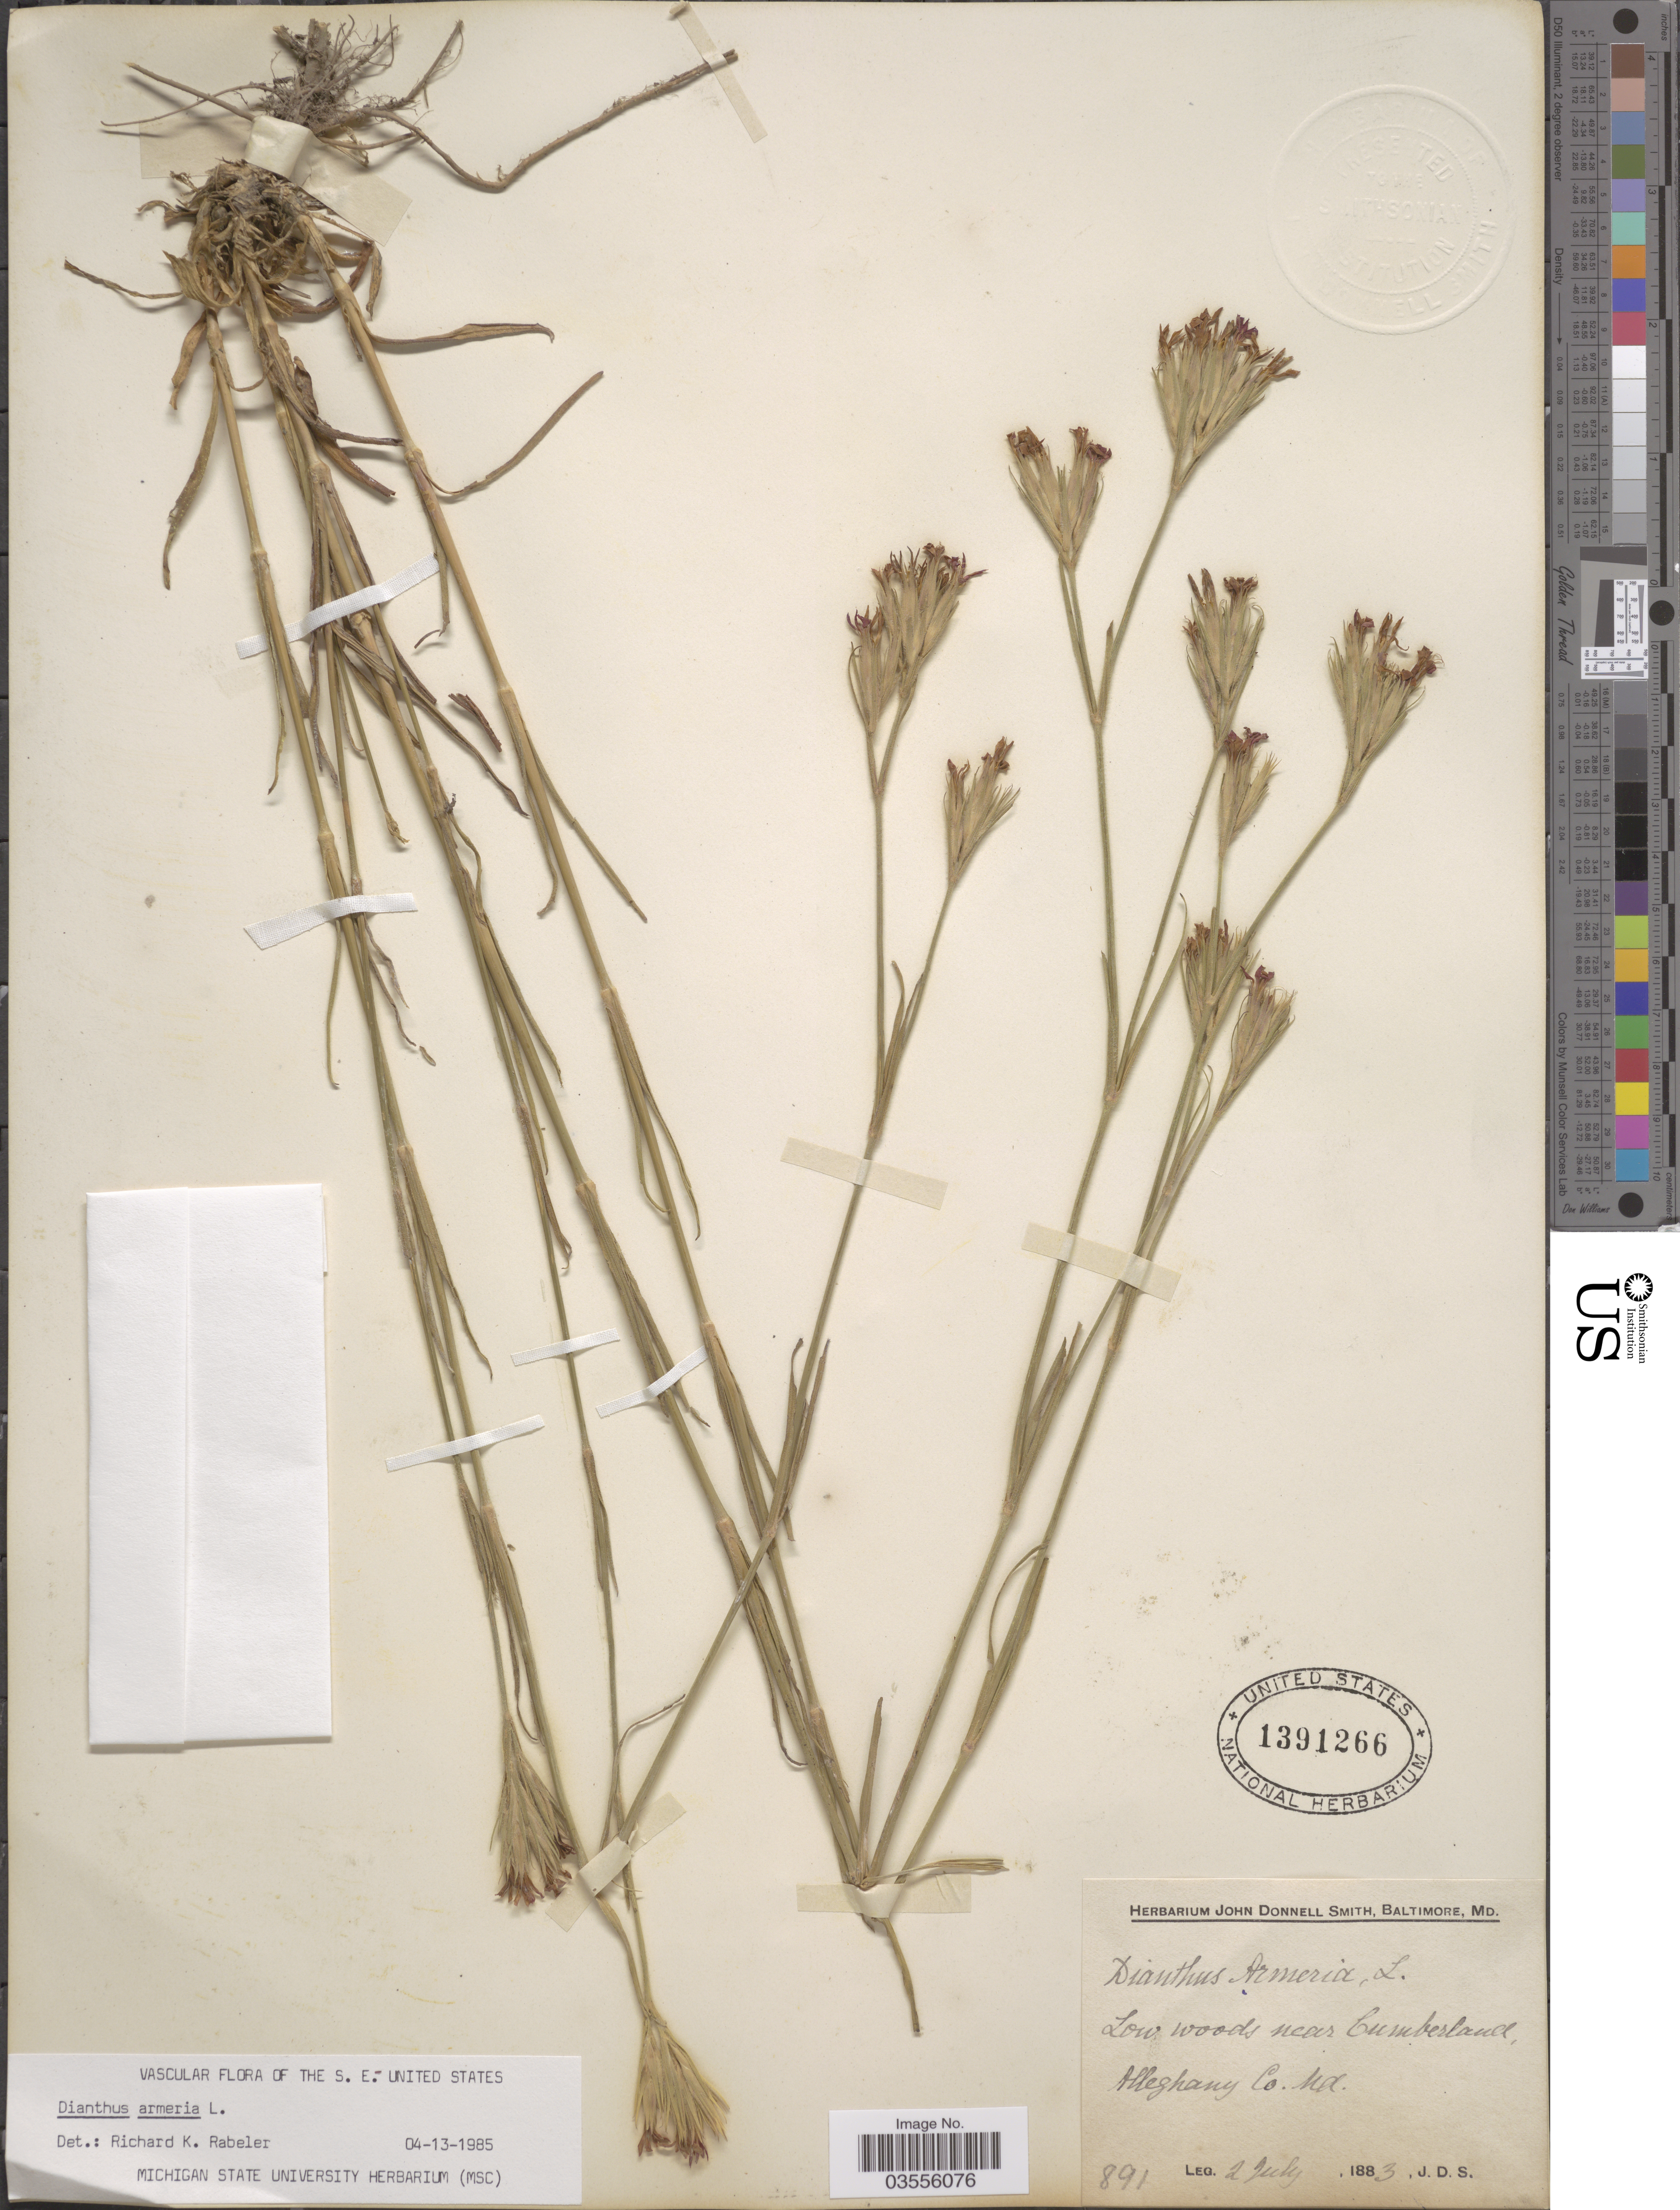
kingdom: Plantae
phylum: Tracheophyta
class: Magnoliopsida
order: Caryophyllales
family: Caryophyllaceae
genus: Dianthus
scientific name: Dianthus armeria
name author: L.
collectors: J. Donnell Smith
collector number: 891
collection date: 1883-07-02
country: United States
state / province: Maryland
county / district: Allegany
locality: Low woods near Cumberland, Alleghany Co.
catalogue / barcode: US 1391266